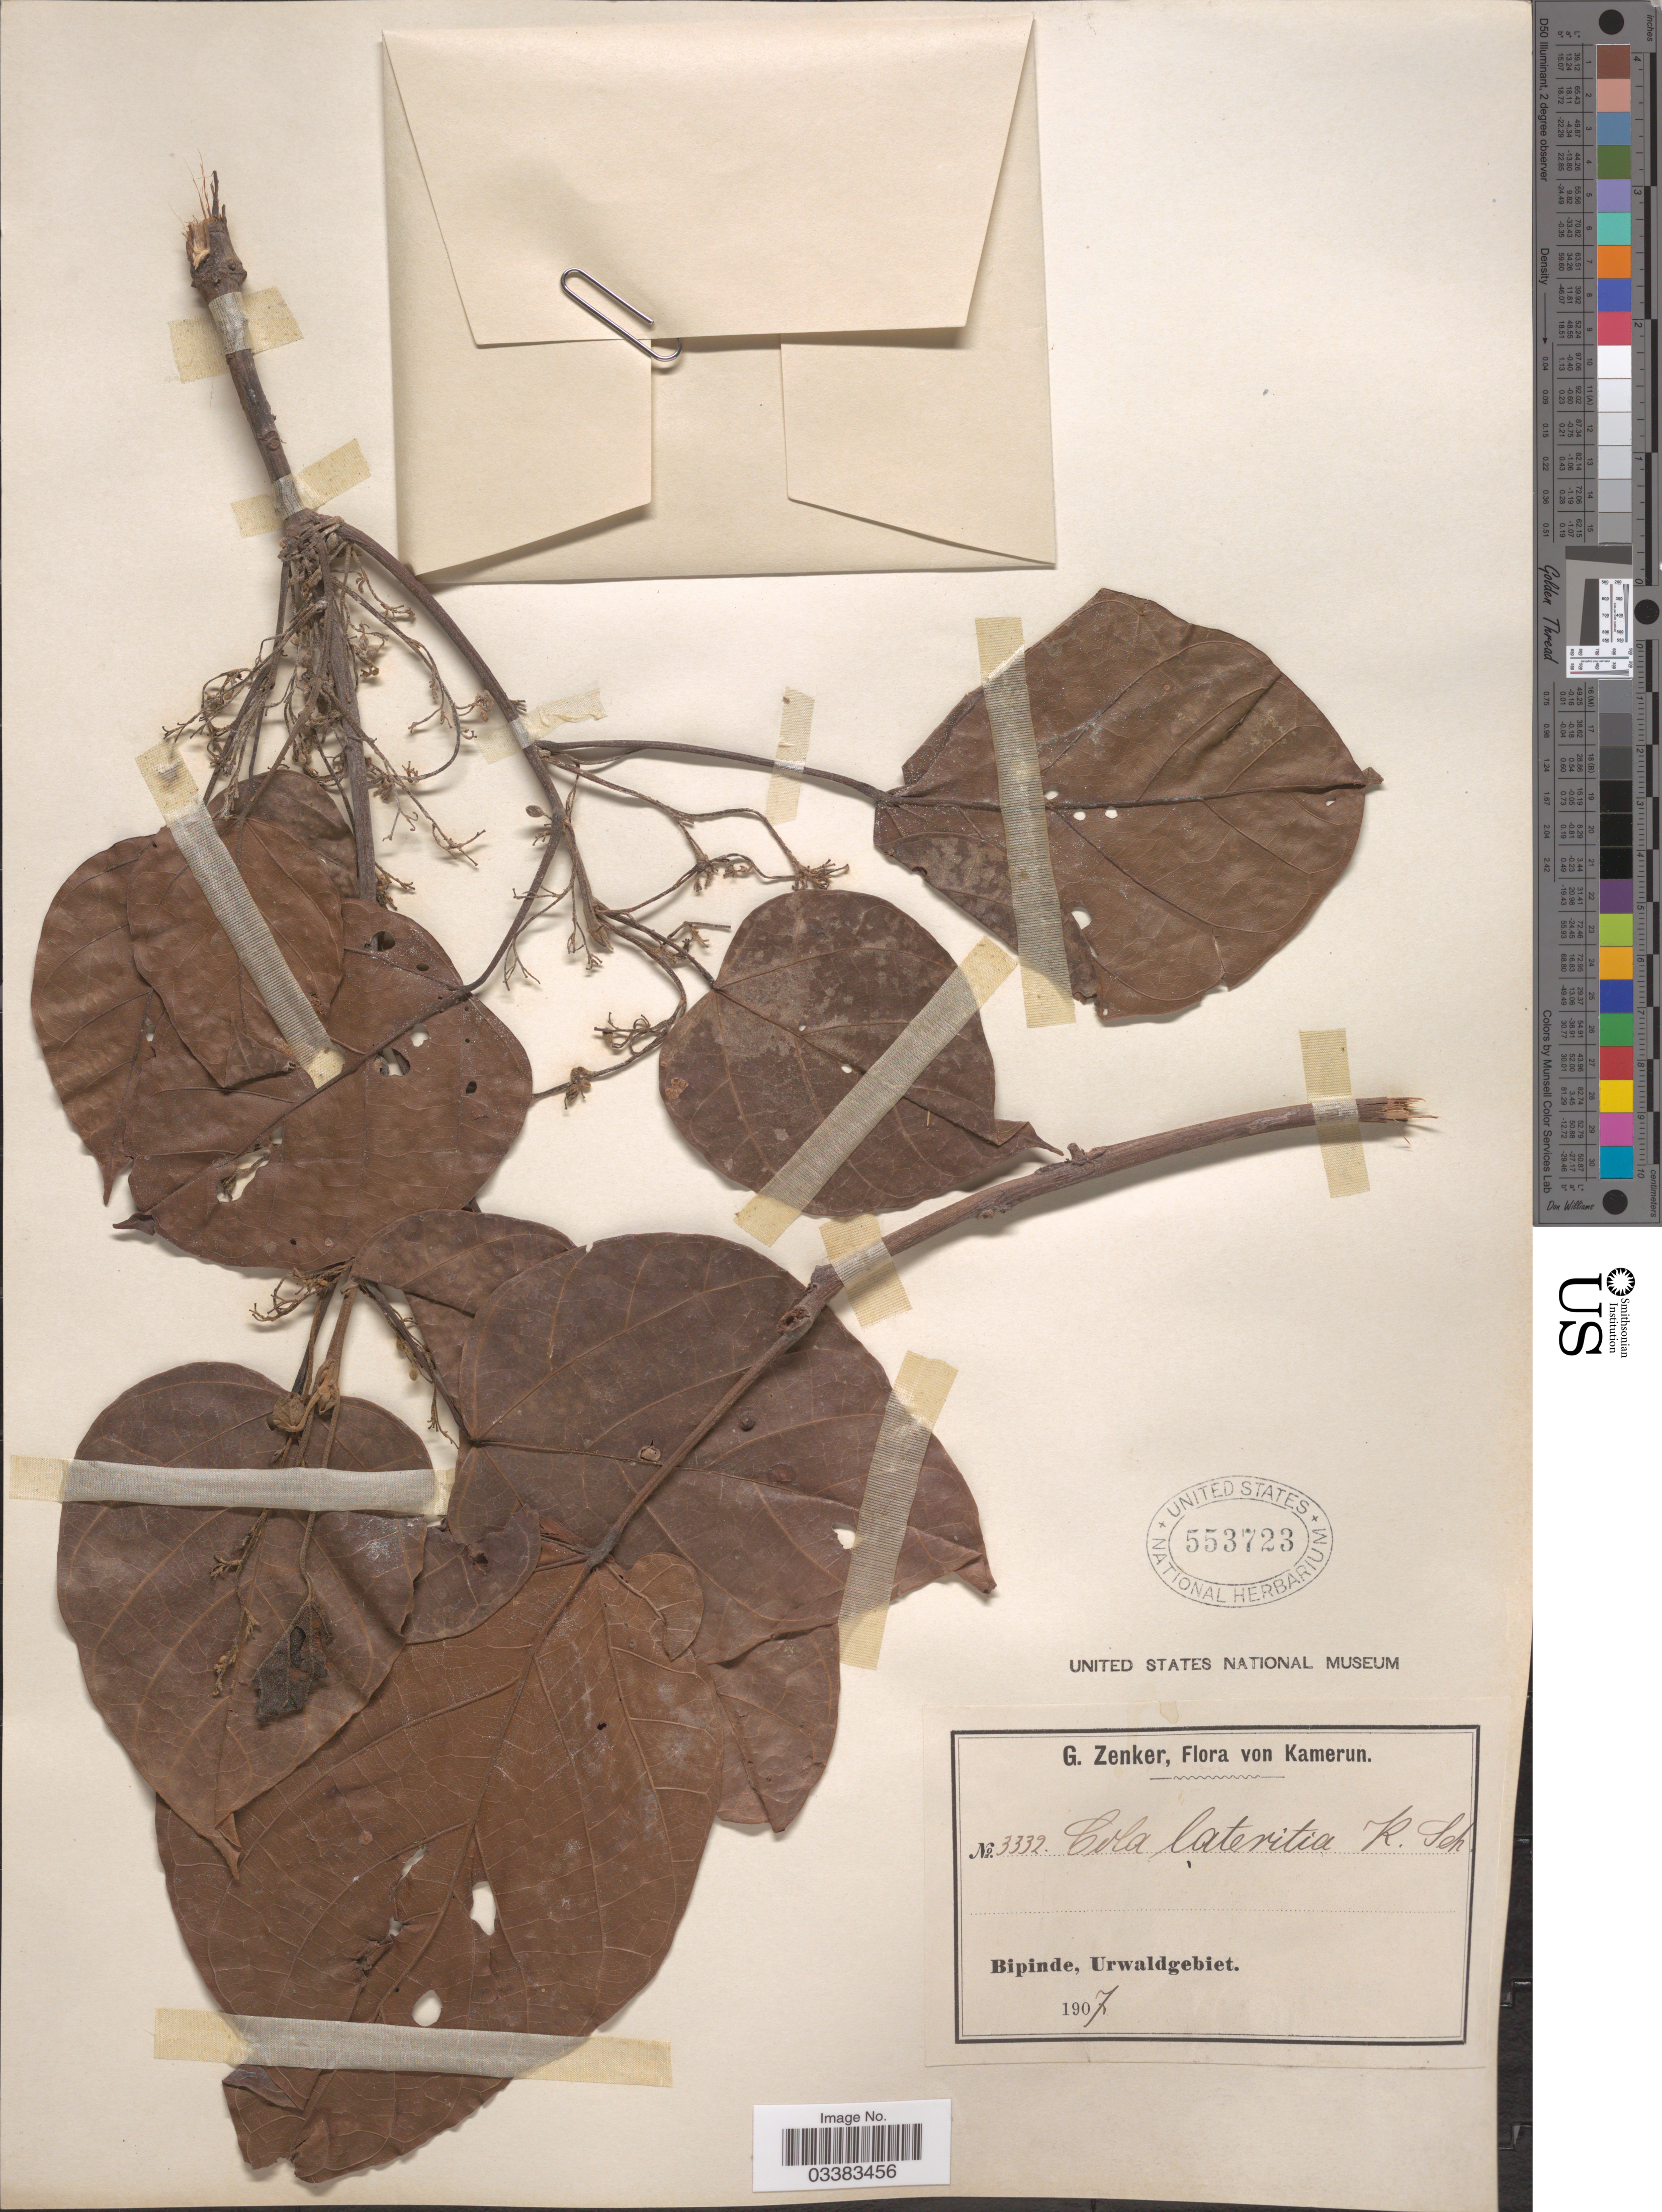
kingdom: Plantae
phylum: Tracheophyta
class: Magnoliopsida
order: Malvales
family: Malvaceae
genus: Cola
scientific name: Cola lateritia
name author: K. Schum.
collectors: G. A. Zenker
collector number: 3332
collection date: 1907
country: Cameroon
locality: Kamerun. Bipinde, Urwaldgebiet.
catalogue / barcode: US 553723